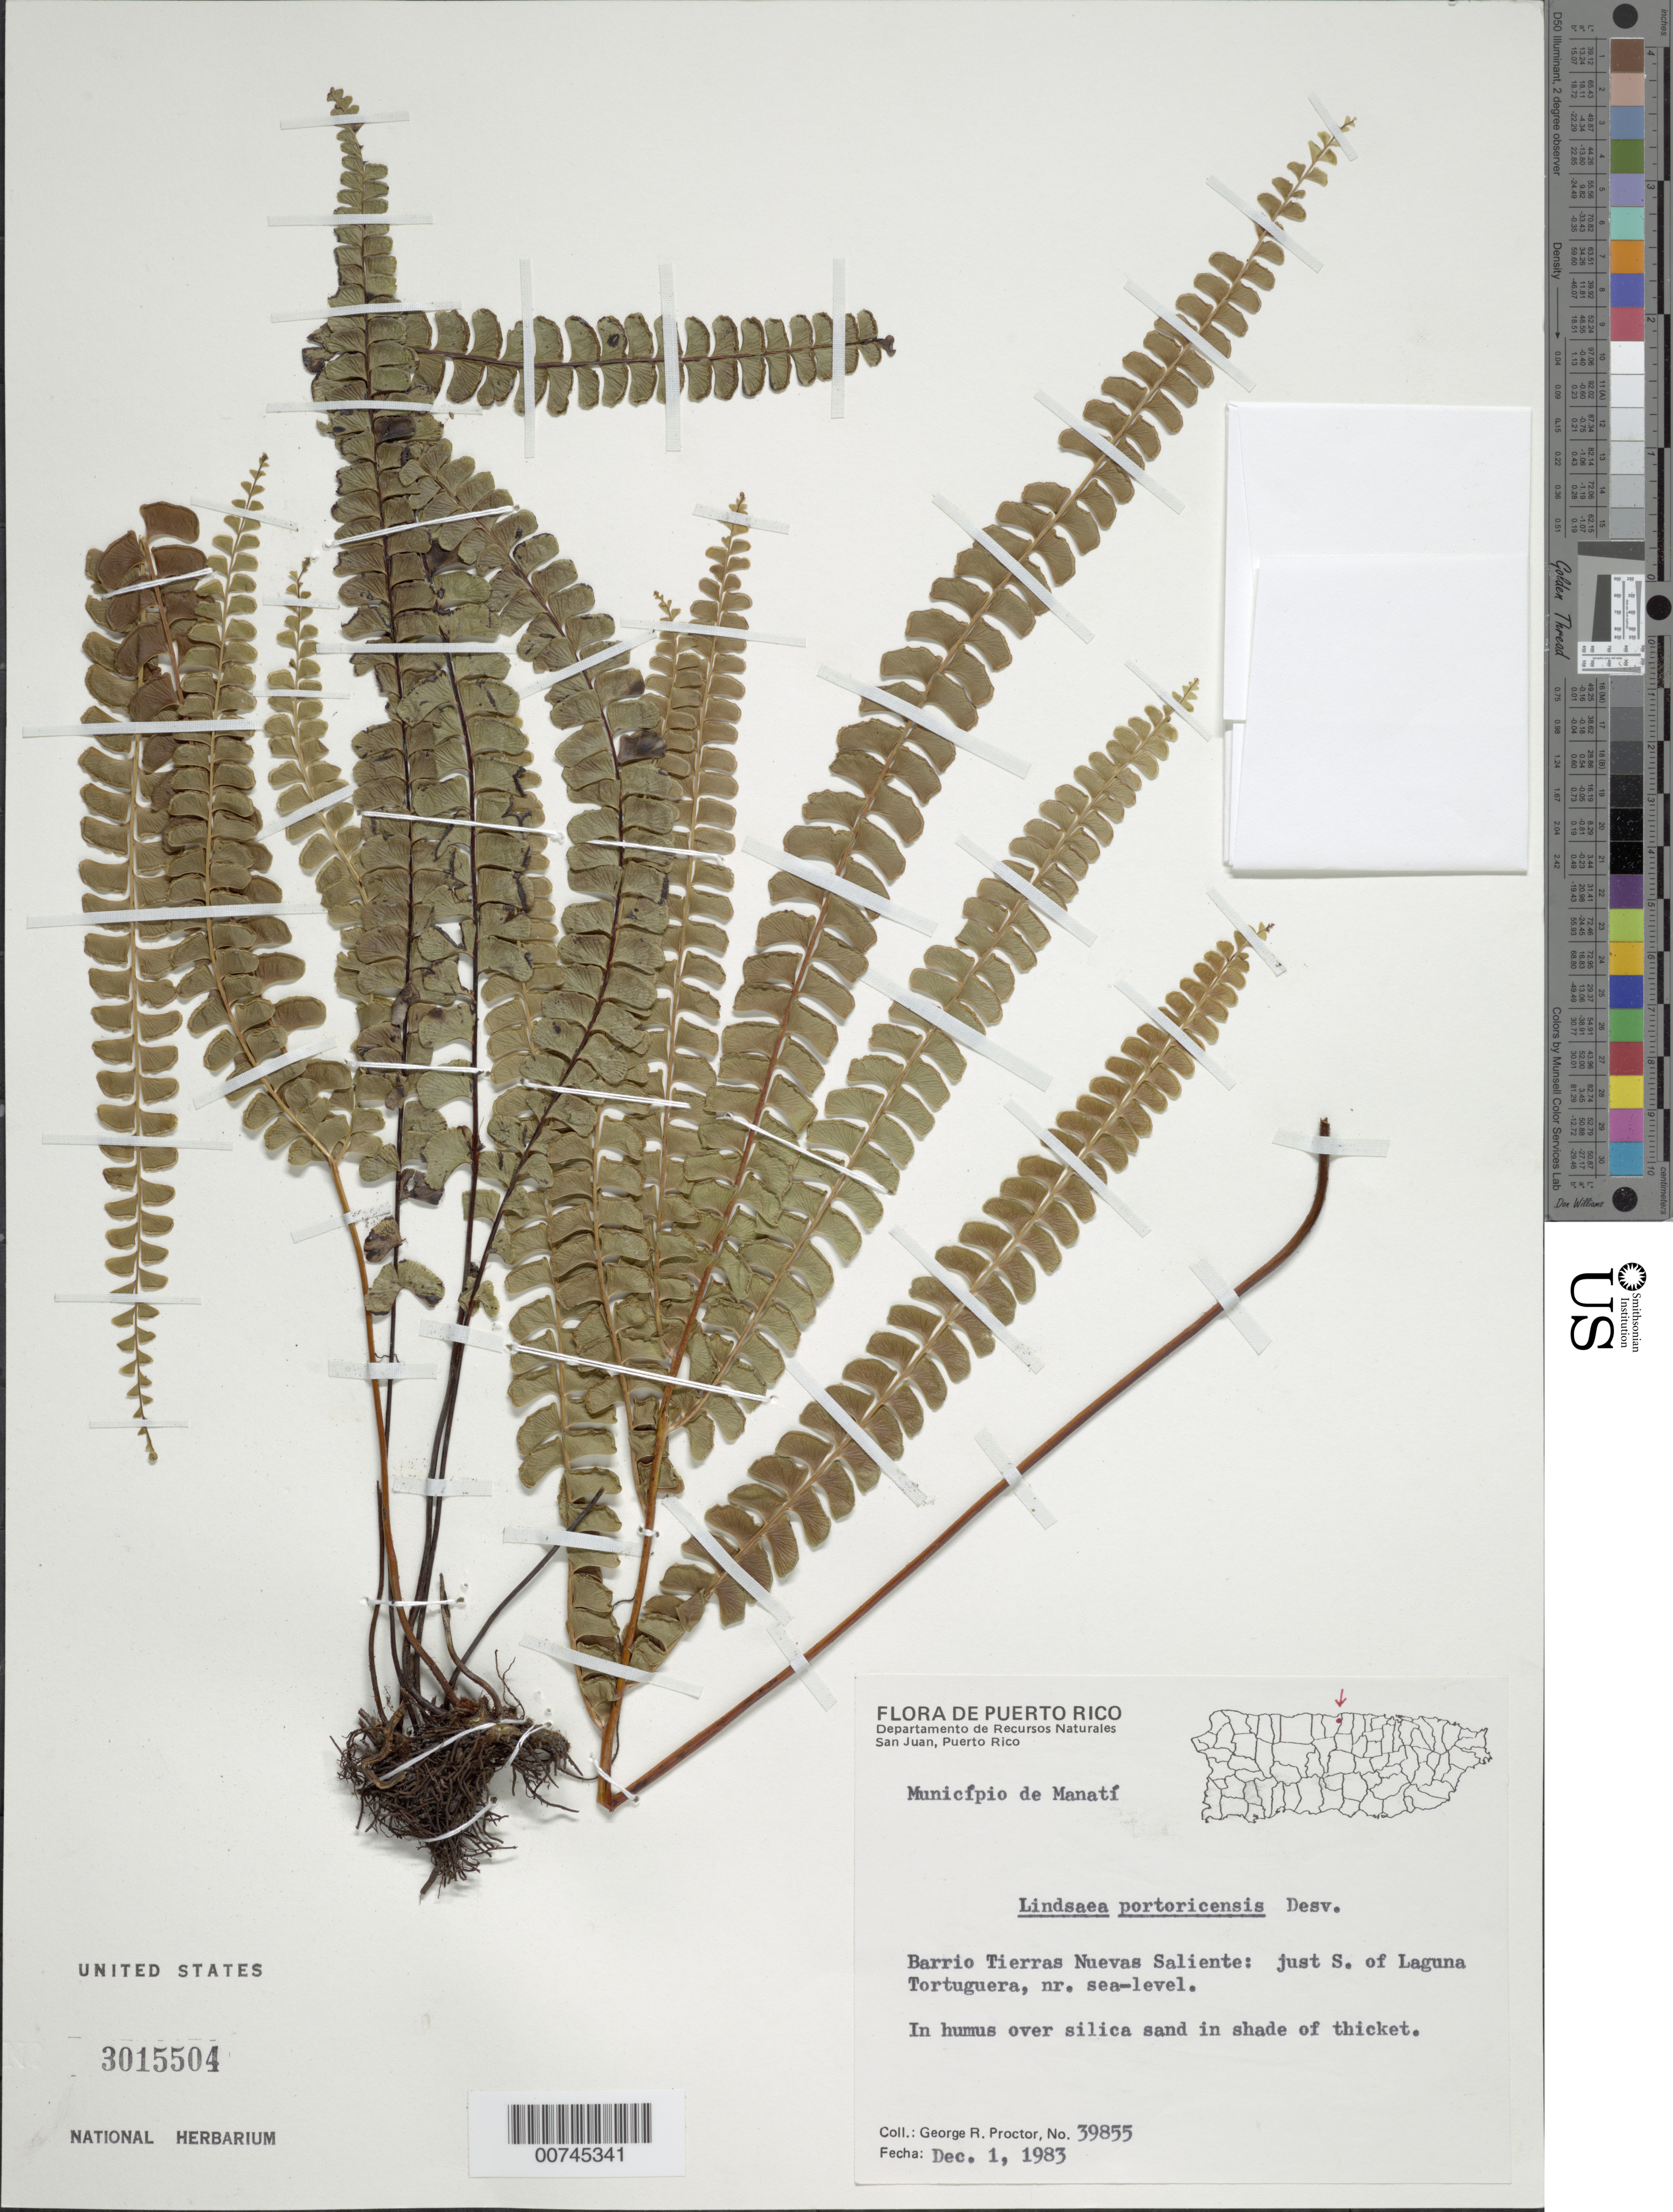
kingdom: Plantae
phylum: Tracheophyta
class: Polypodiopsida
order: Polypodiales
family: Lindsaeaceae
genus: Lindsaea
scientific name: Lindsaea portoricensis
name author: Desv.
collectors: G. R. Proctor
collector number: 39855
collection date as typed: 01 Dec 1983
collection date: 1983-12-01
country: Puerto Rico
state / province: Manatí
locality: Barrio Tierras Nuevas Salientes: just S. of laguna Tortuguera, near sea-level. Municipio Manatí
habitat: In humus over silica sand in shade of thicket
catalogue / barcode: US 3015504